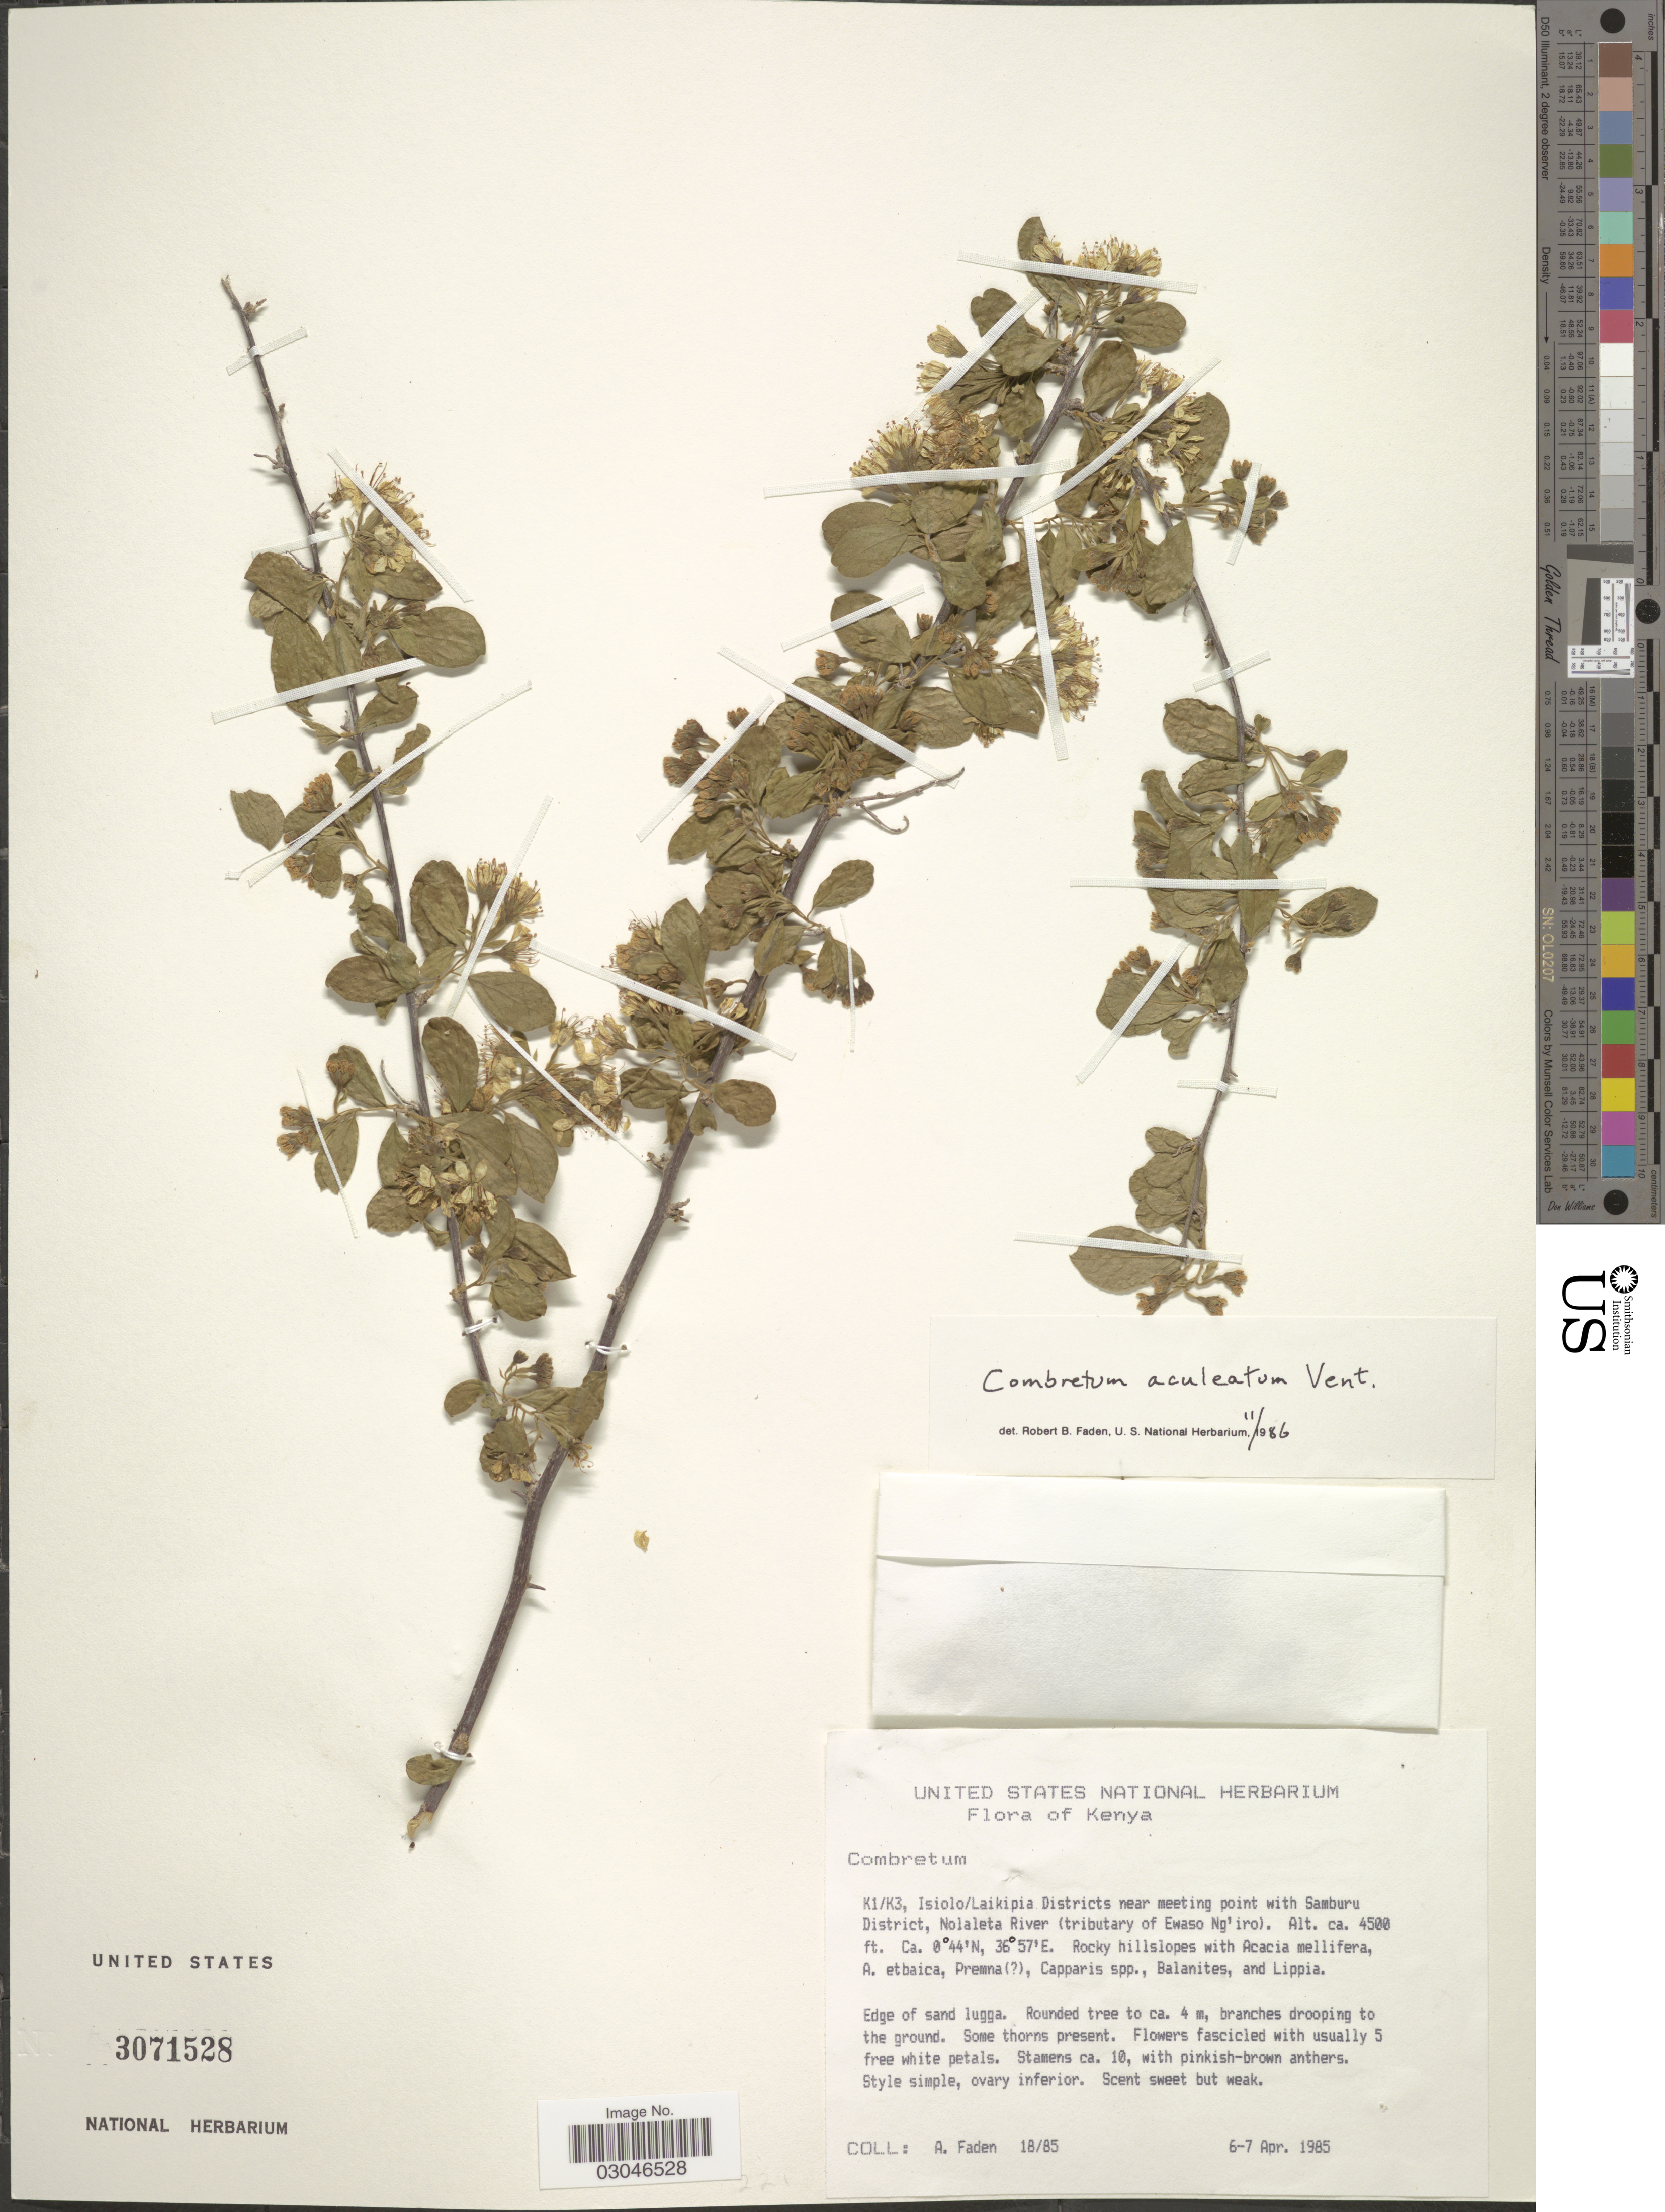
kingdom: Plantae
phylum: Tracheophyta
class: Magnoliopsida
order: Myrtales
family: Combretaceae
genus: Combretum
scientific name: Combretum aculeatum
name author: Vent.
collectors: A. J. Faden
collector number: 18/85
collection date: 1985-04-06/1985-04-07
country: Kenya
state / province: Samburu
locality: K1/K3, Isiolo/Laikipia Districts near meeting point with Samburu District, Nolaleta River (tributary of Ewaso Ng'iro).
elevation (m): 1372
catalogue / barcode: US 3071528